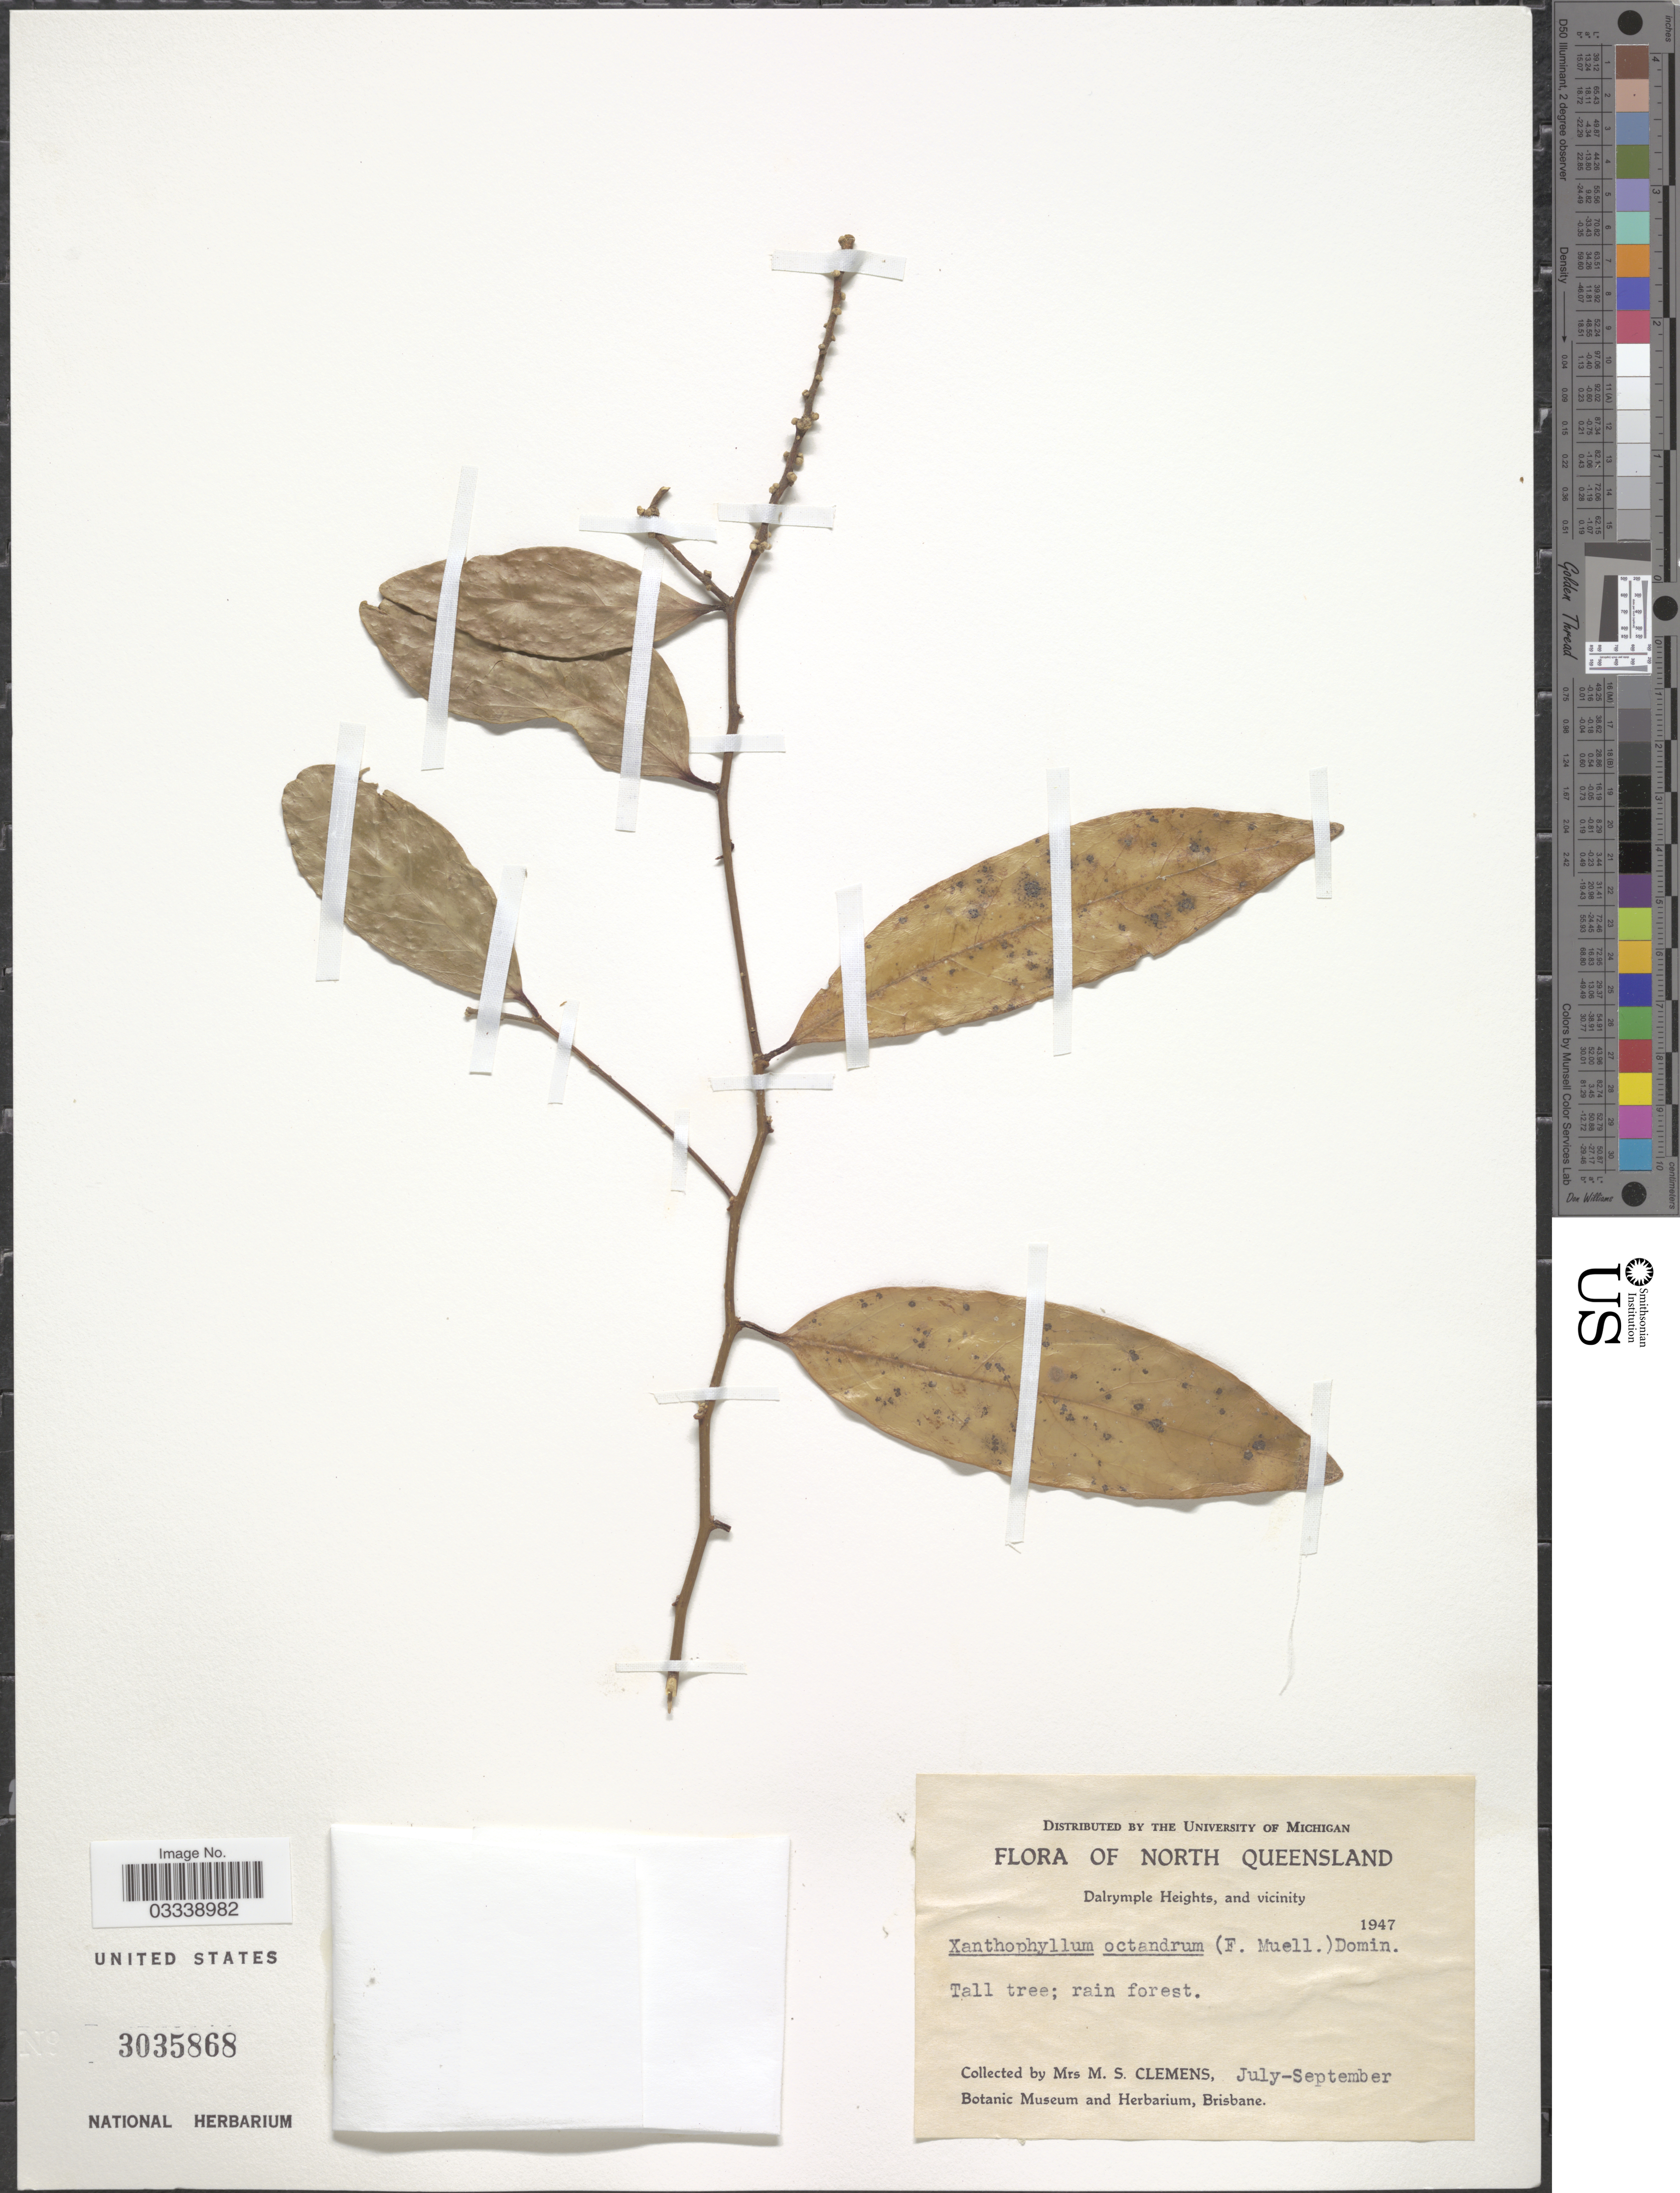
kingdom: Plantae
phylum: Tracheophyta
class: Magnoliopsida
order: Fabales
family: Polygalaceae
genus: Xanthophyllum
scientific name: Xanthophyllum octandrum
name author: (F. Muell.) Domin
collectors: M. S. Clemens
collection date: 1947-07/1947-09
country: Australia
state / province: Queensland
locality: North Queensland. Dalrymple Heights, and vicinity.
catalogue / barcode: US 3035868